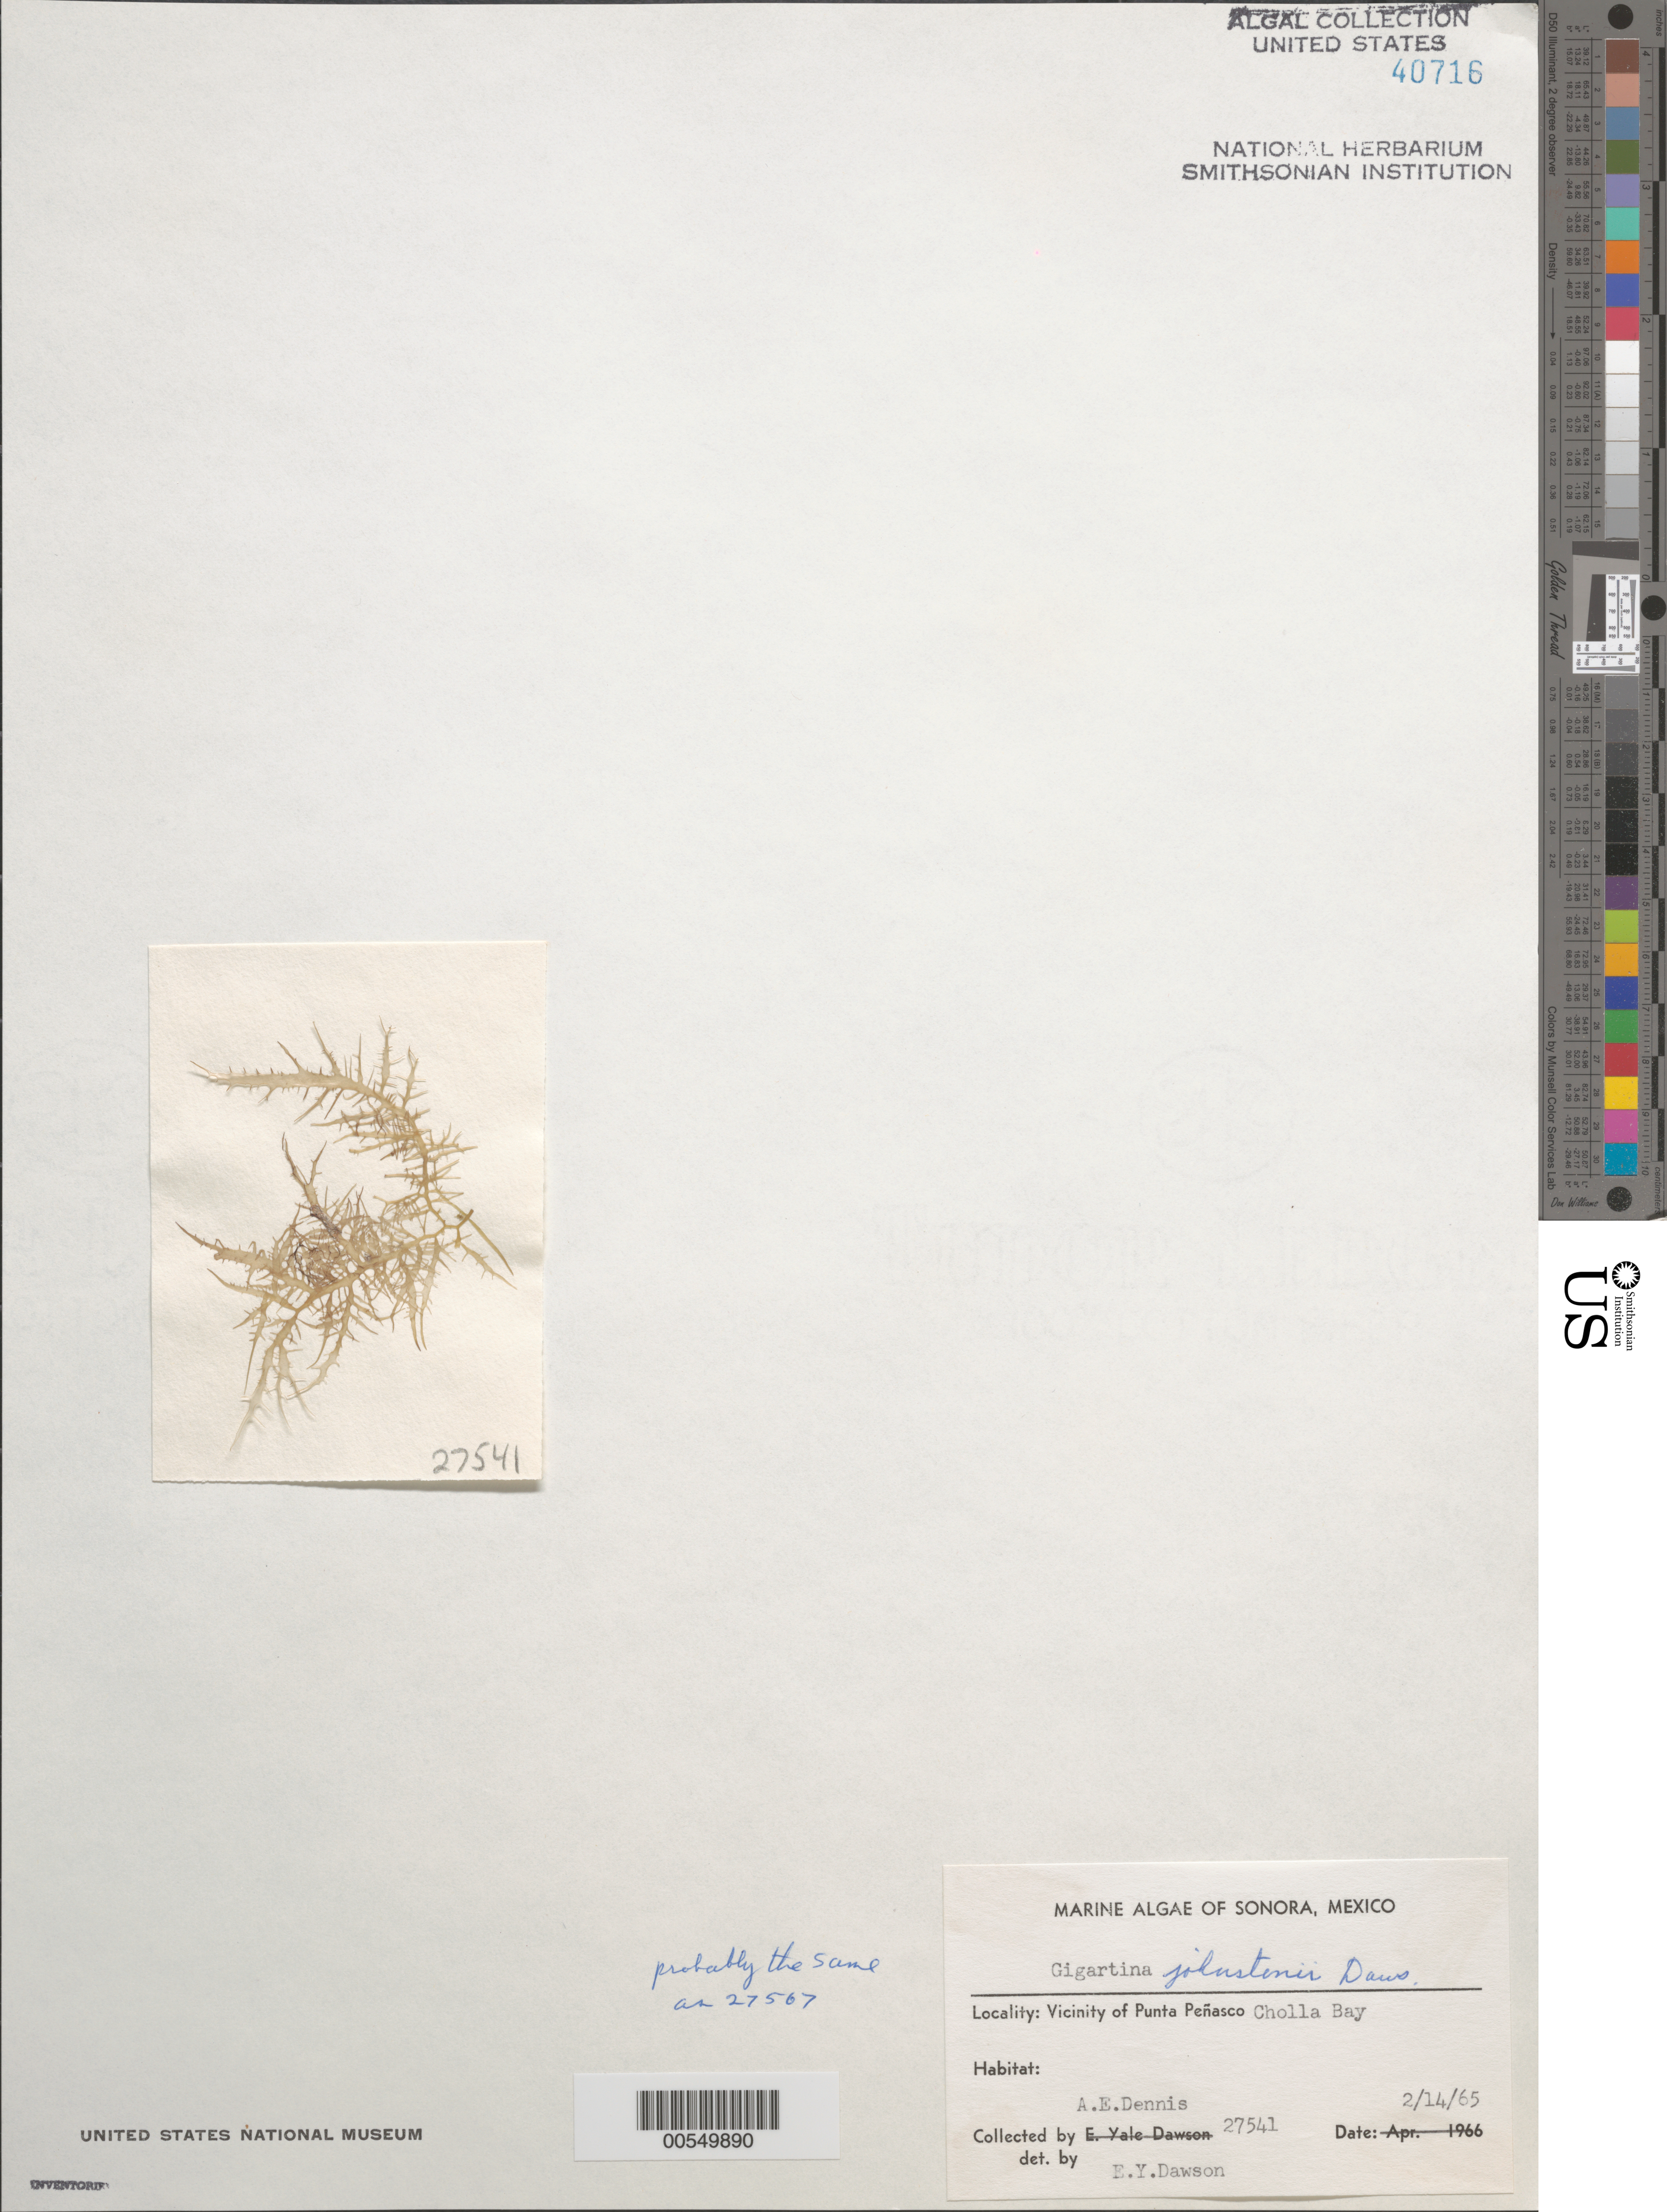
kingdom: Plantae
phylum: Rhodophyta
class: Florideophyceae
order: Gigartinales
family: Gigartinaceae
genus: Chondracanthus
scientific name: Chondracanthus squarrulosus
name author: (Setch. & N.L. Gardner) J.R. Hughey et al.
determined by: Algae name updating Project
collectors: A. Dennis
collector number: EYD 27541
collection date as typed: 14 Feb 1965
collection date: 1965-02-14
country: Mexico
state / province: Sonora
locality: Cholla Bay, near Punta Penasco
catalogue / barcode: US 40716